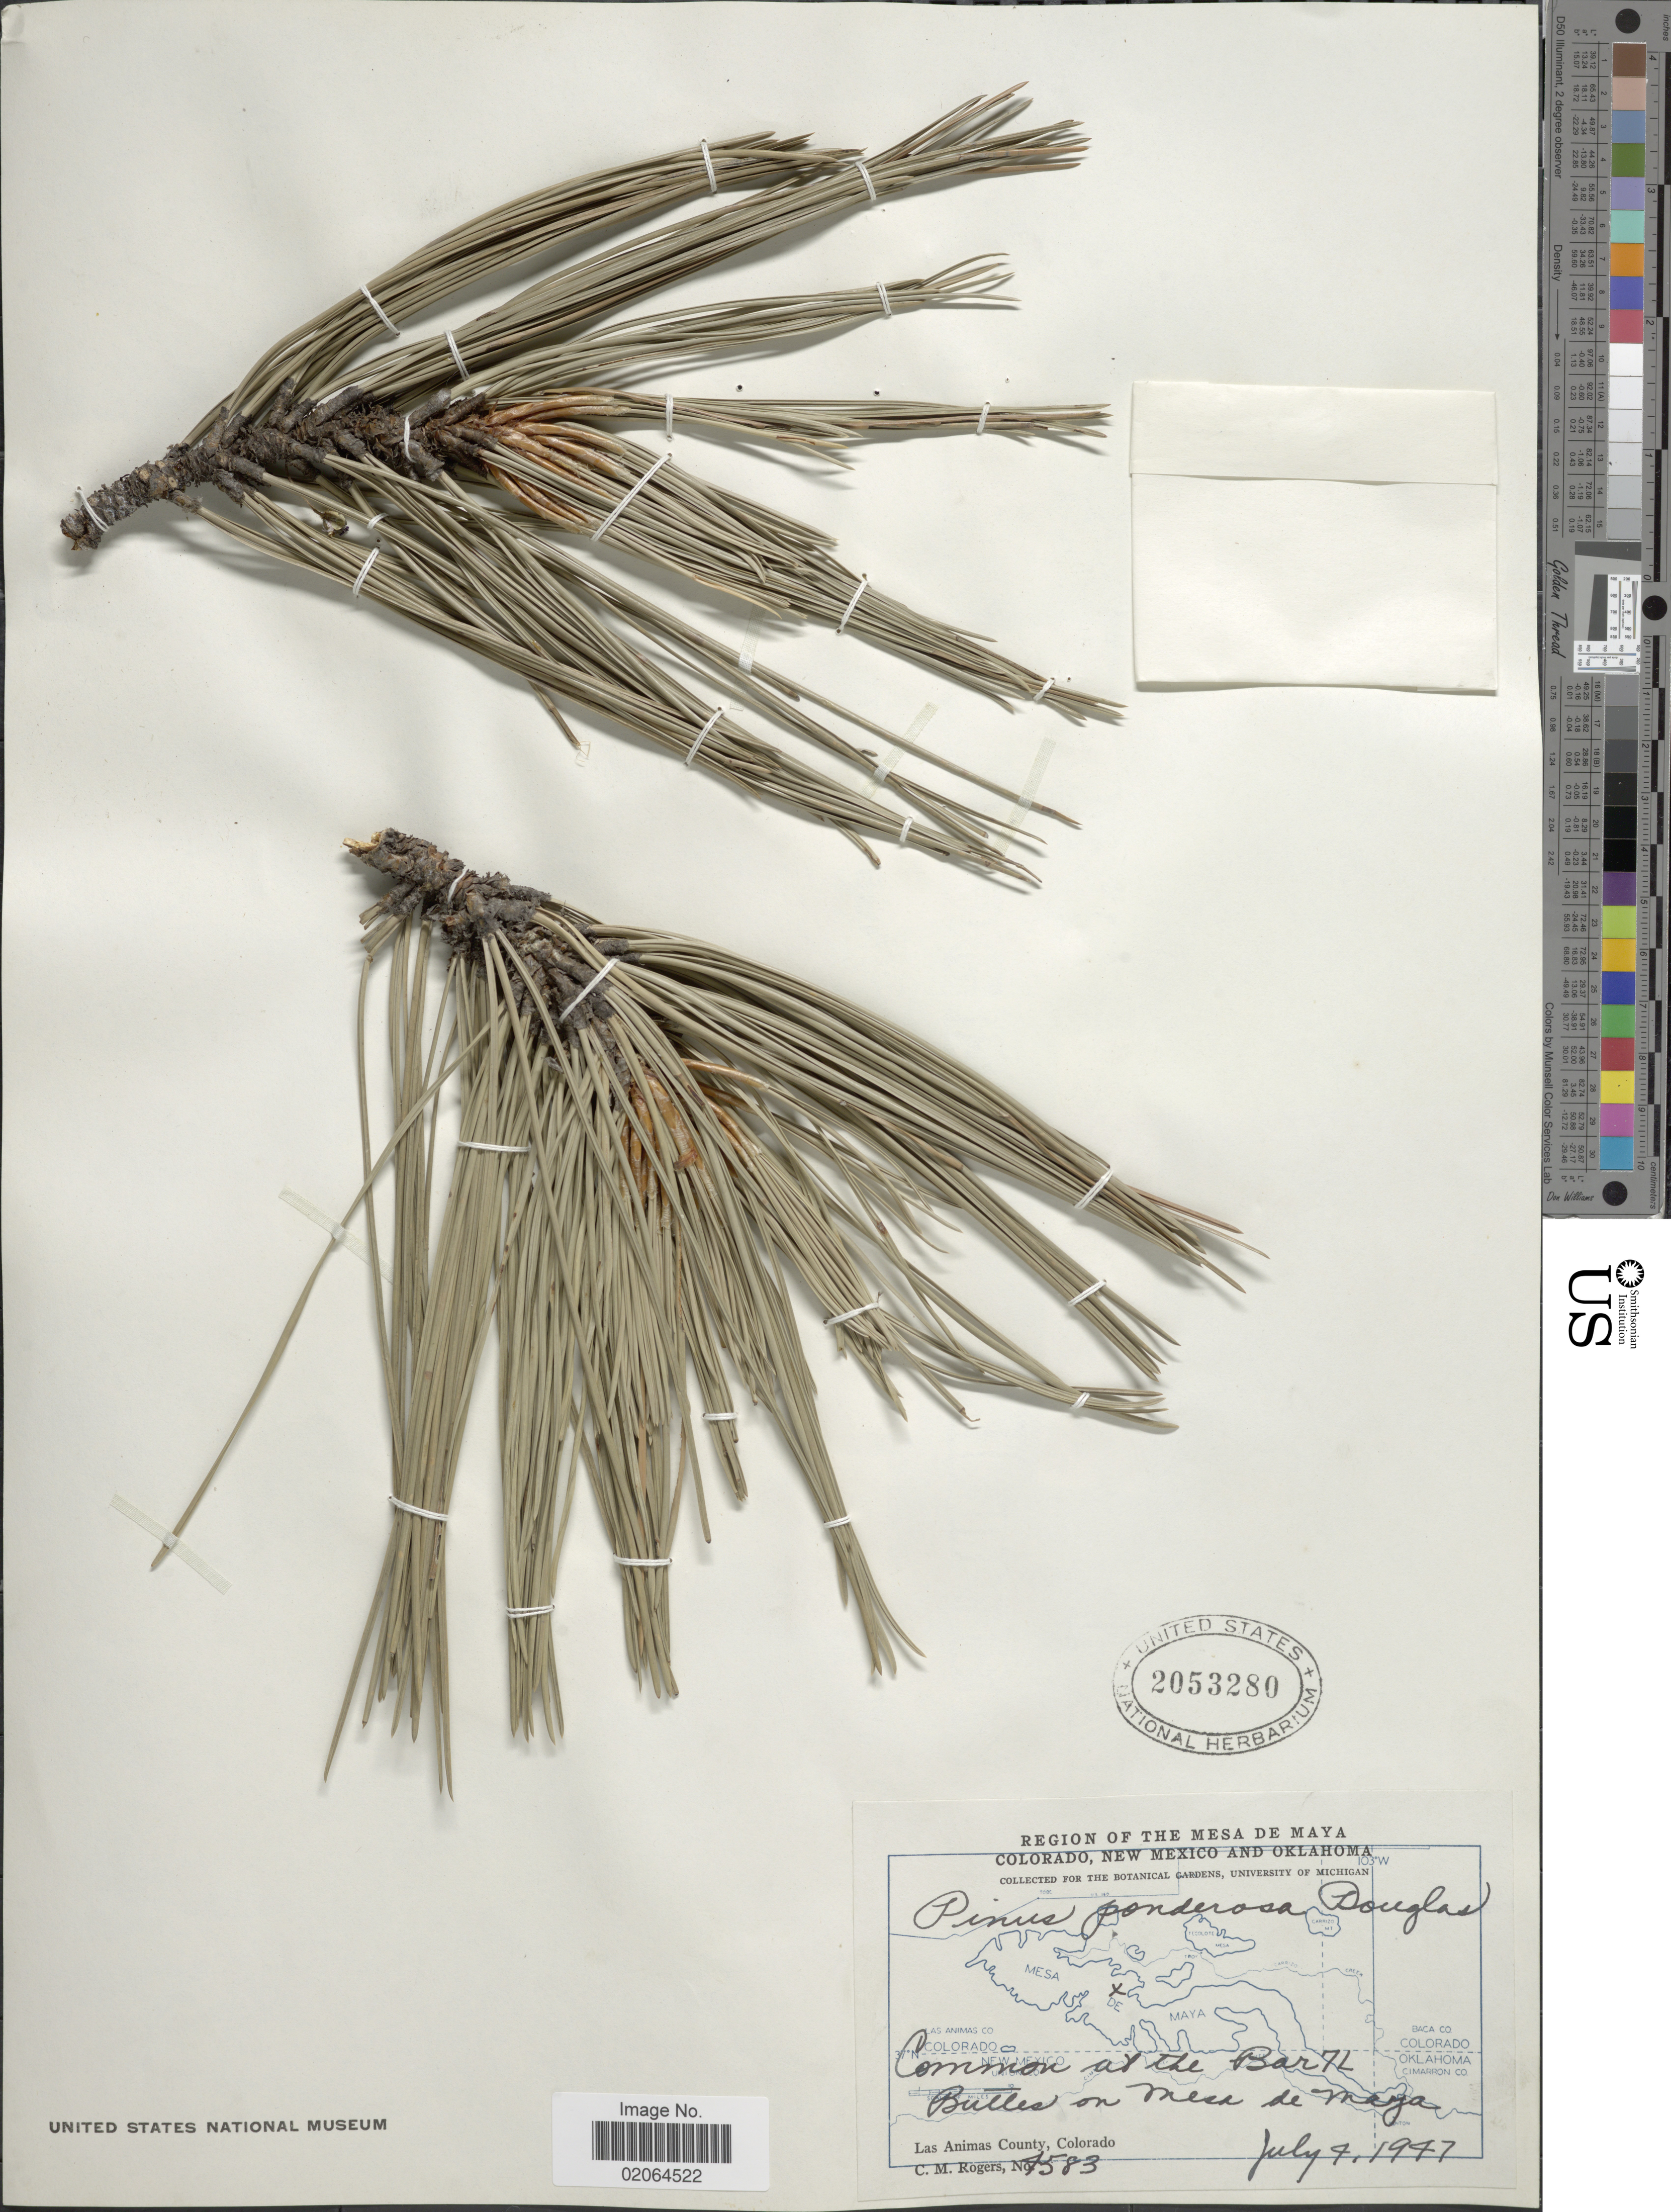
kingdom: Plantae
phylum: Tracheophyta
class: Pinopsida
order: Pinales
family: Pinaceae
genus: Pinus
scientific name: Pinus ponderosa var. scopulorum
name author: Engelm.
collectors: C. M. Rogers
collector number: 4583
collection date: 1947-07-04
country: United States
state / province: Colorado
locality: Las Animas County, Colorado. Bulles on Mesa de Maya.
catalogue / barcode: US 2053280